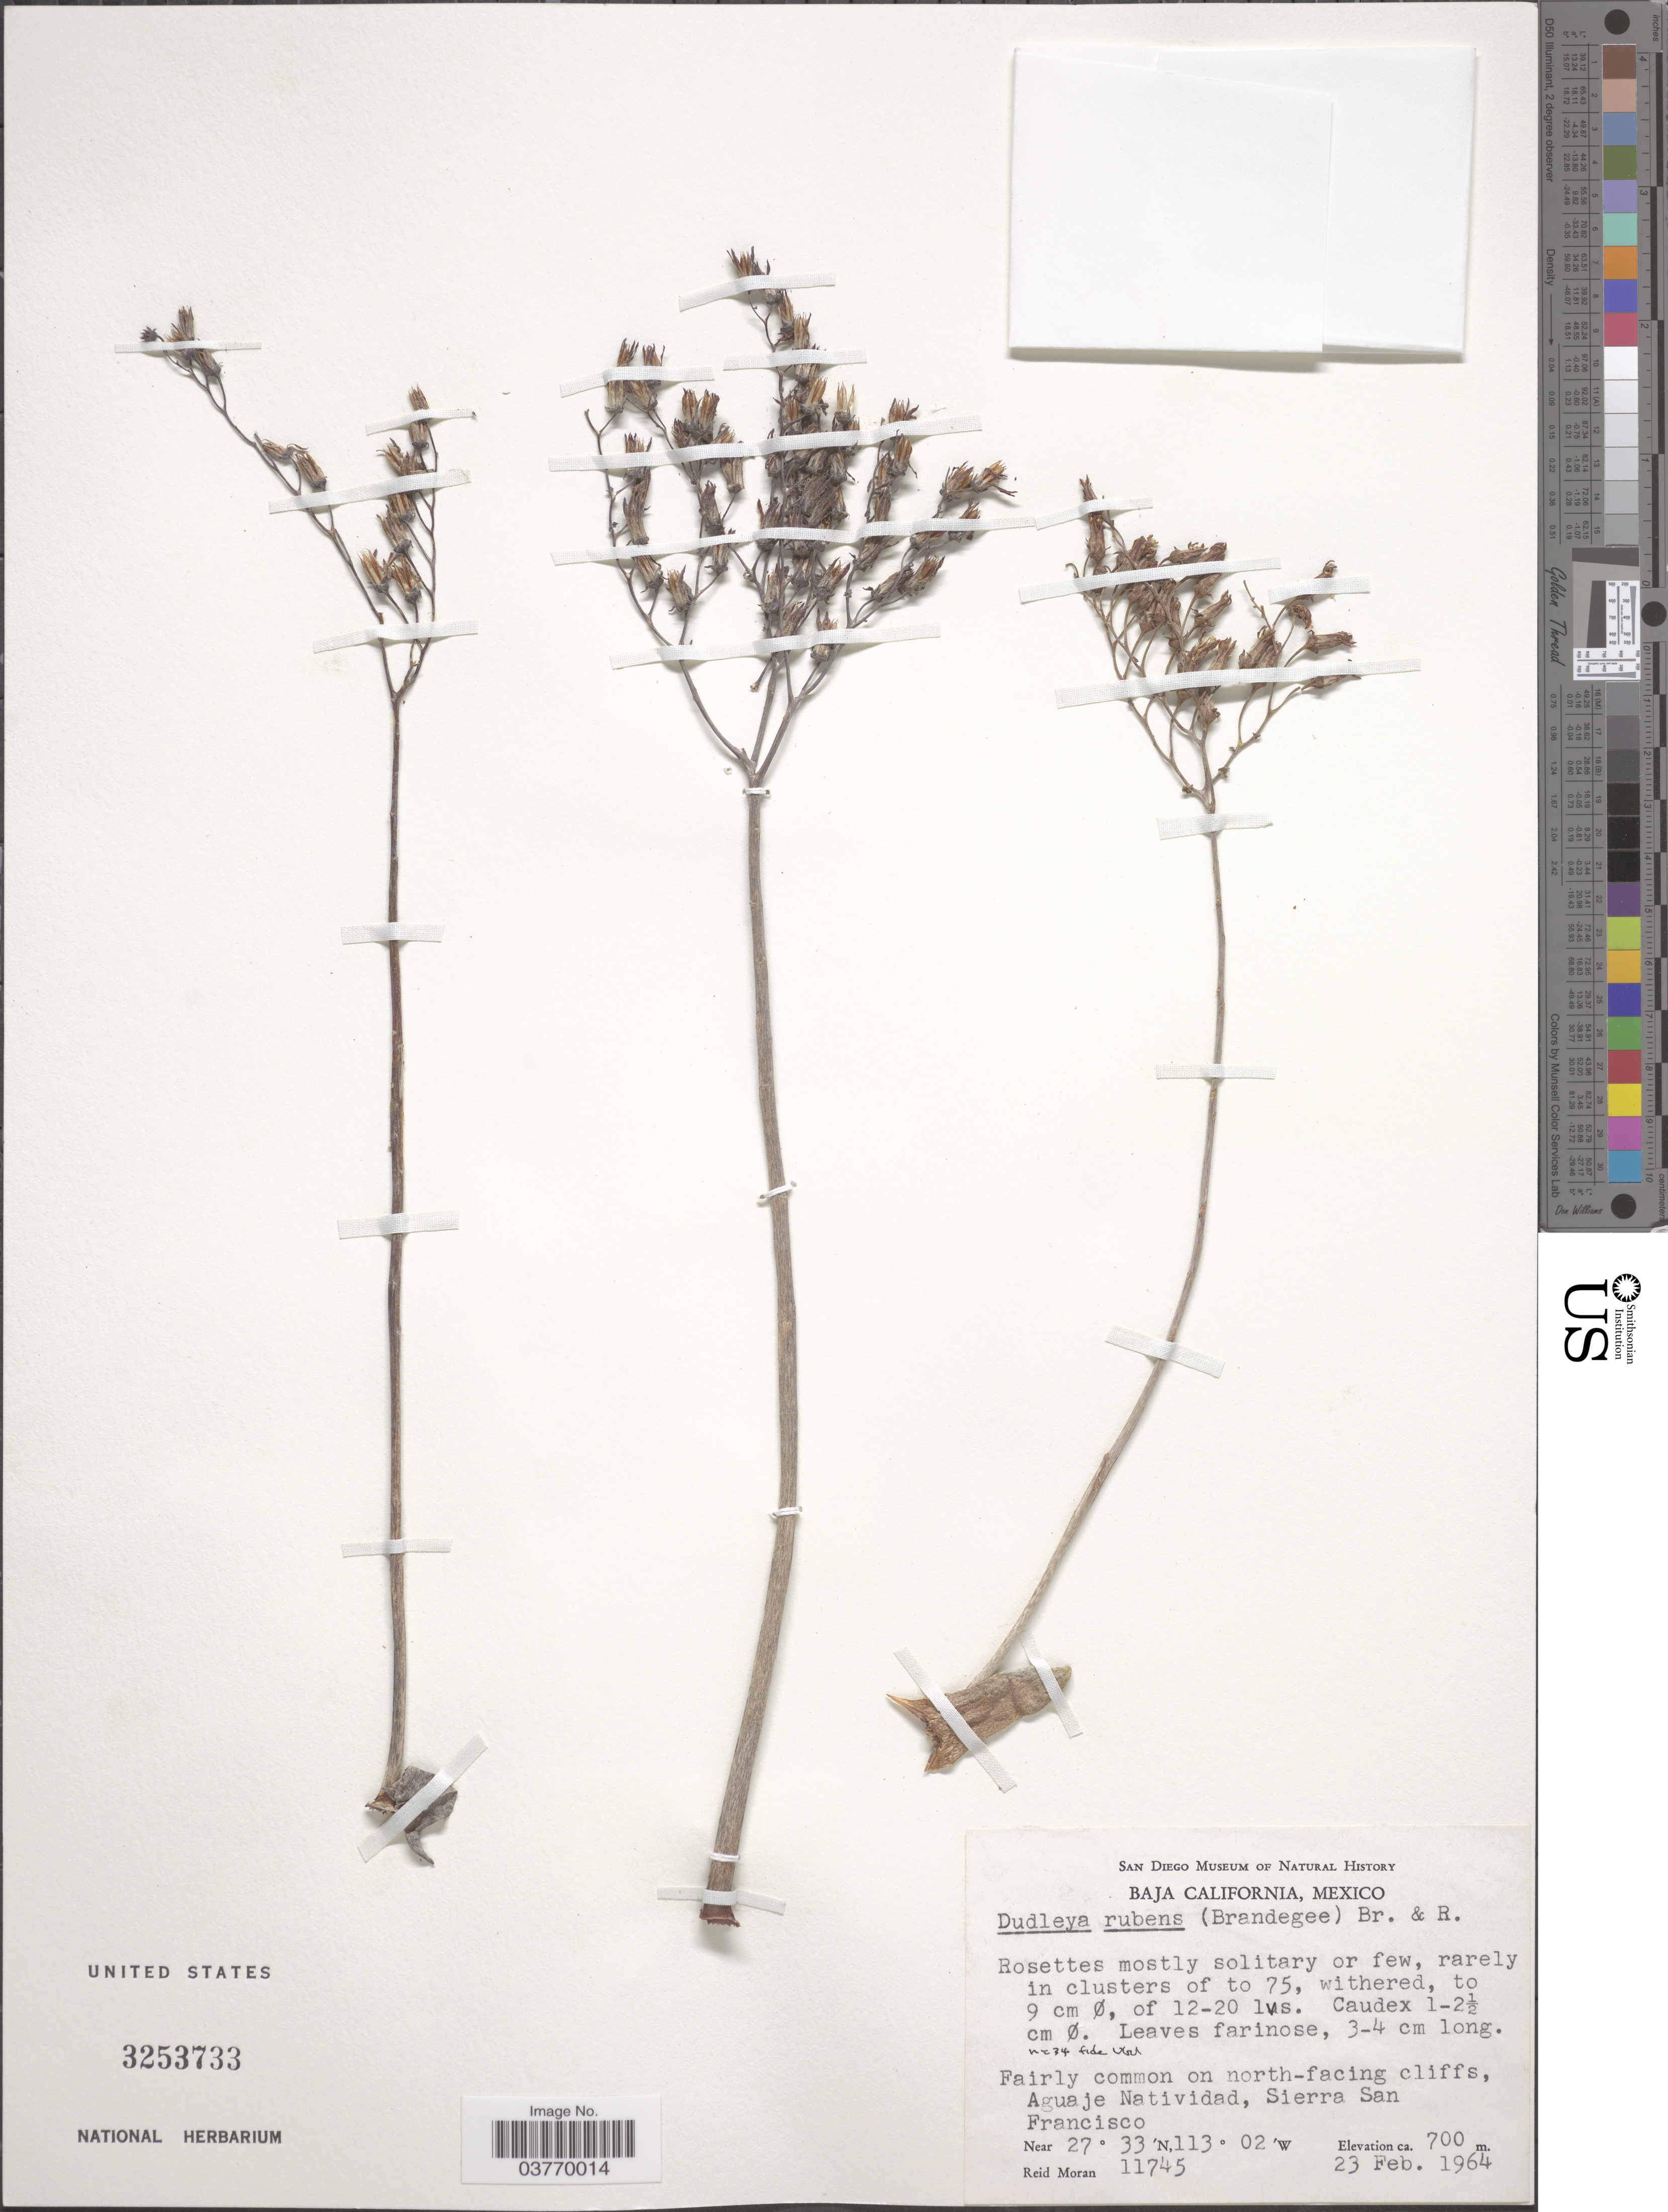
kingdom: Plantae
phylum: Tracheophyta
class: Magnoliopsida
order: Saxifragales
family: Crassulaceae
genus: Dudleya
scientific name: Dudleya rubens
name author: (Brandegee) Britton & Rose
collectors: R. V. Moran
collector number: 11745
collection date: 1964-02-23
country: Mexico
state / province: Baja California Sur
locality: Fairly common on north-facing cliffs, Aguaje Natividad, Sierra San Francisco.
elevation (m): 700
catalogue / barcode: US 3253733